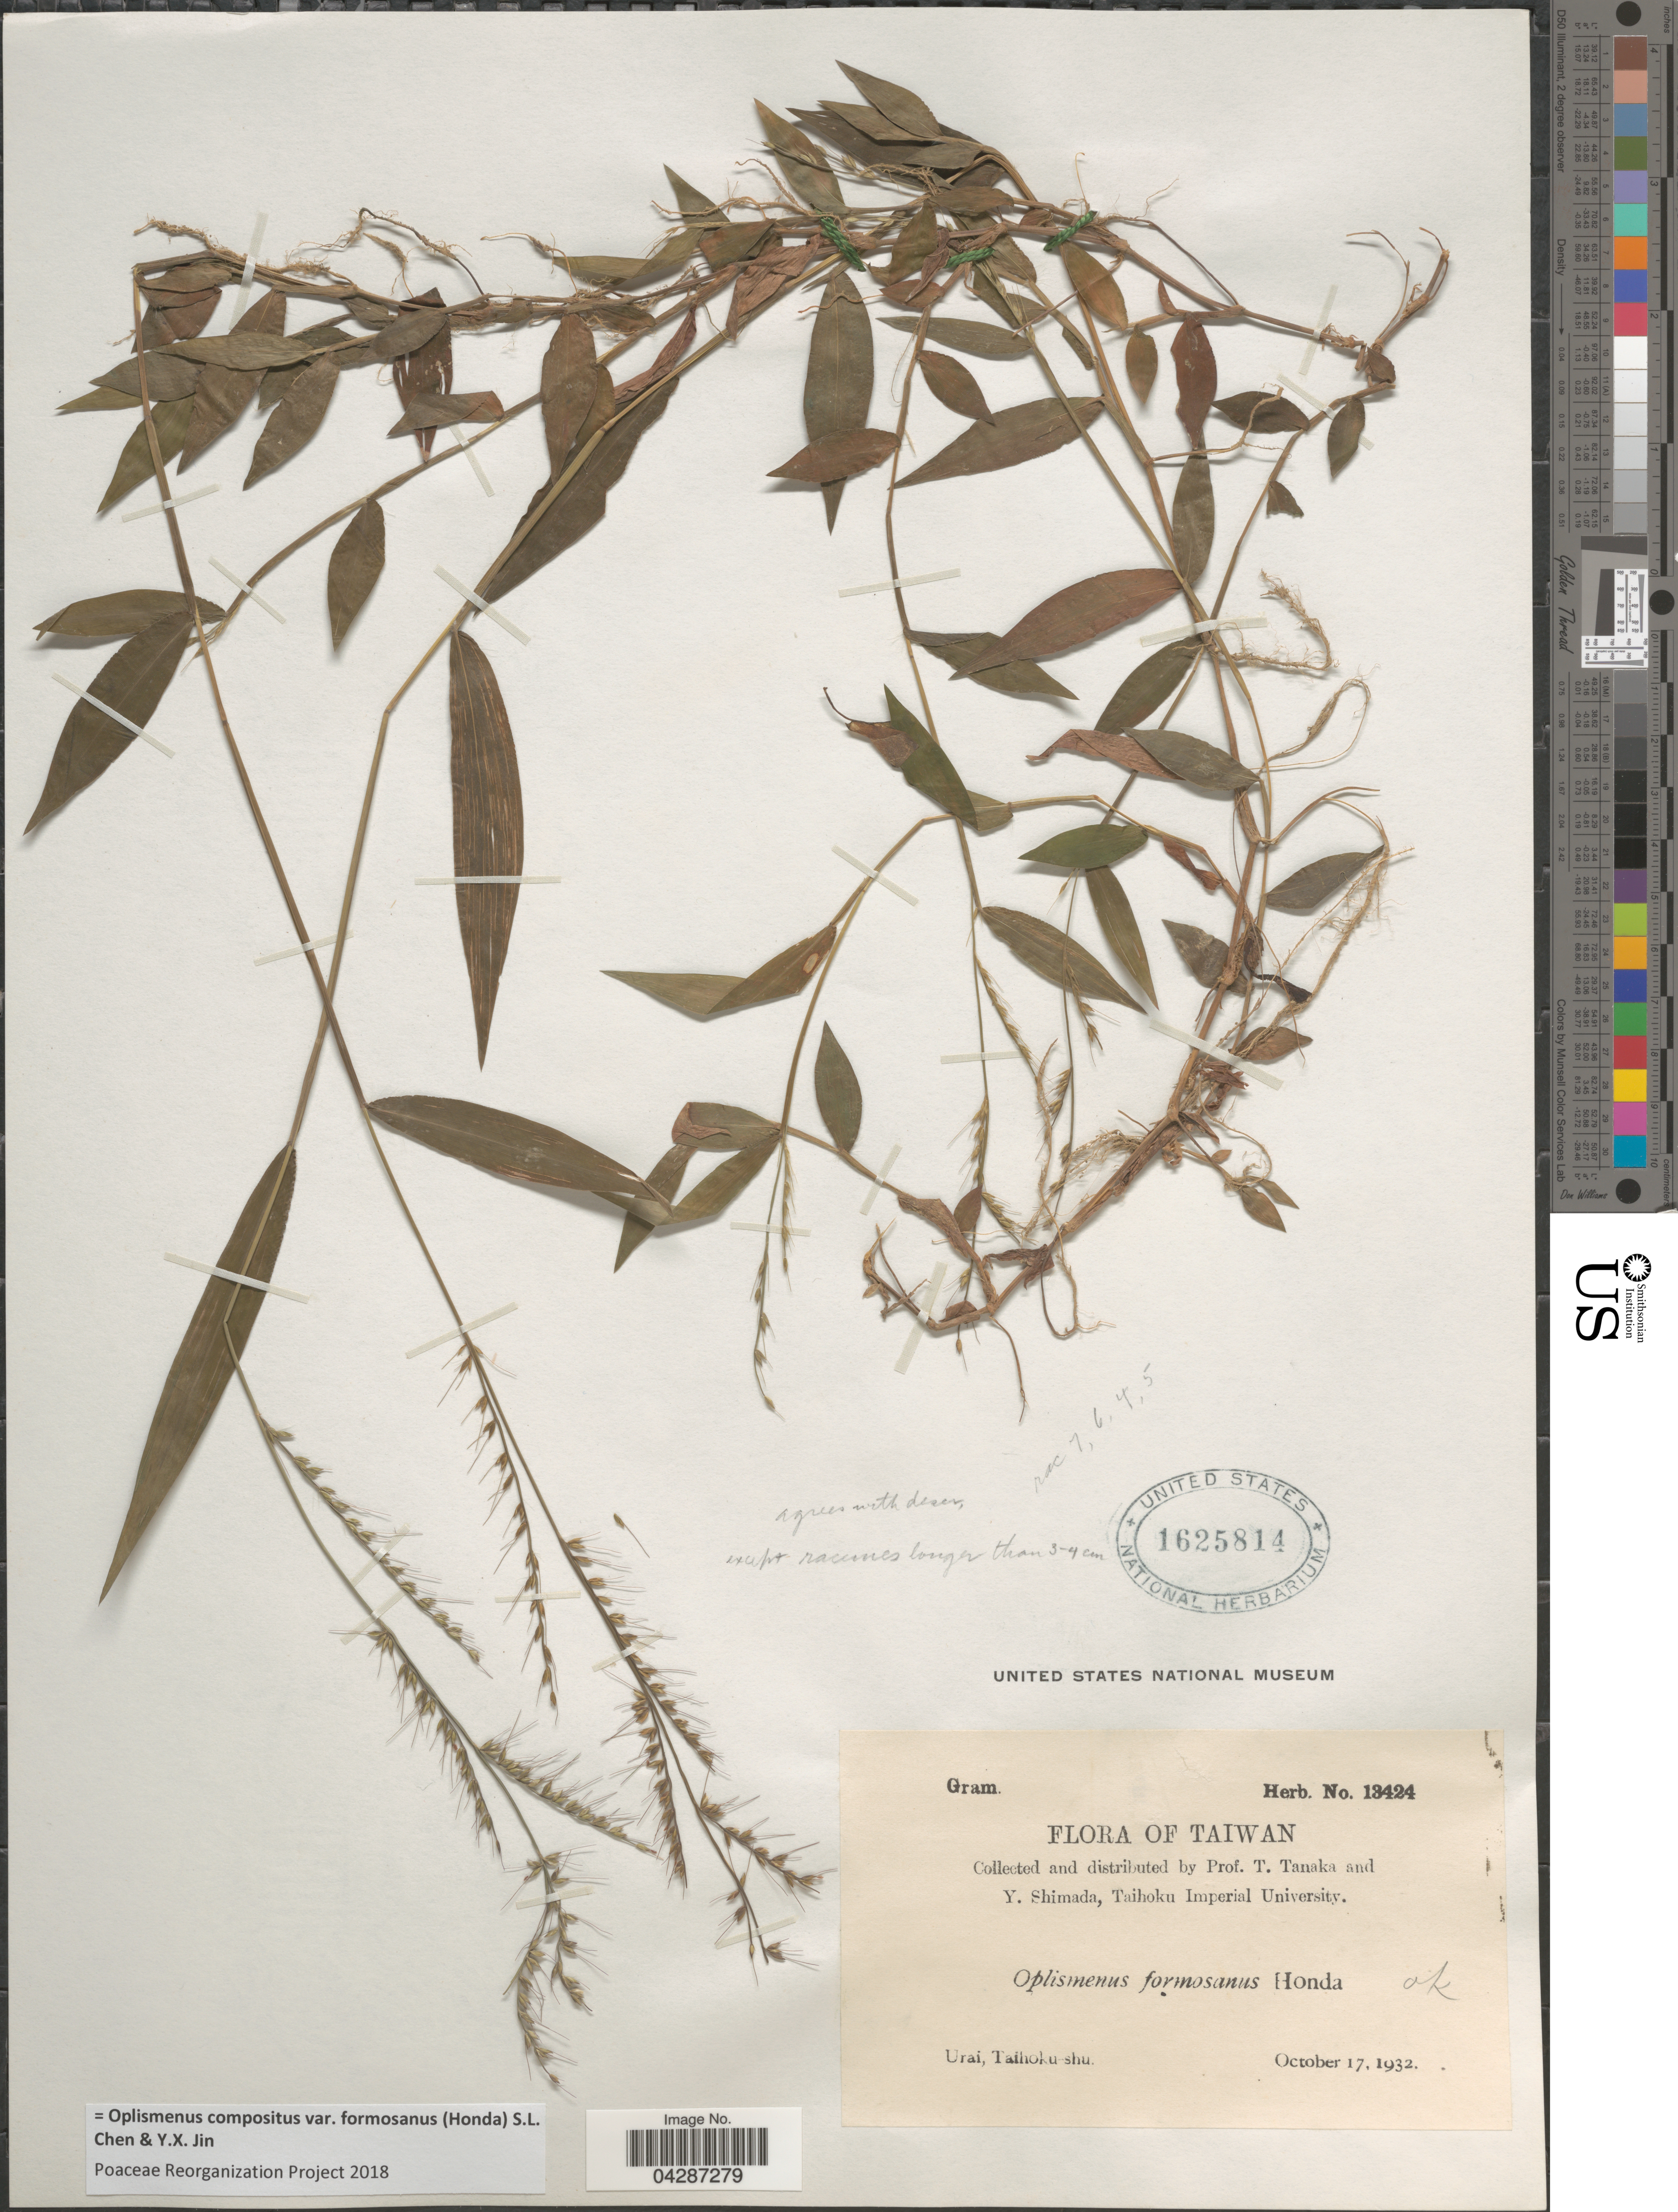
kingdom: Plantae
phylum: Tracheophyta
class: Liliopsida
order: Poales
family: Poaceae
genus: Oplismenus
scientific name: Oplismenus compositus var. formosanus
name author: (Honda) S.L. Chen & Y.X. Jin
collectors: T. Tanaka & Y. Shimada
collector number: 13424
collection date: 1932-10-17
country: Taiwan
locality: Urai, Taihoku-shu.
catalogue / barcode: US 1625814